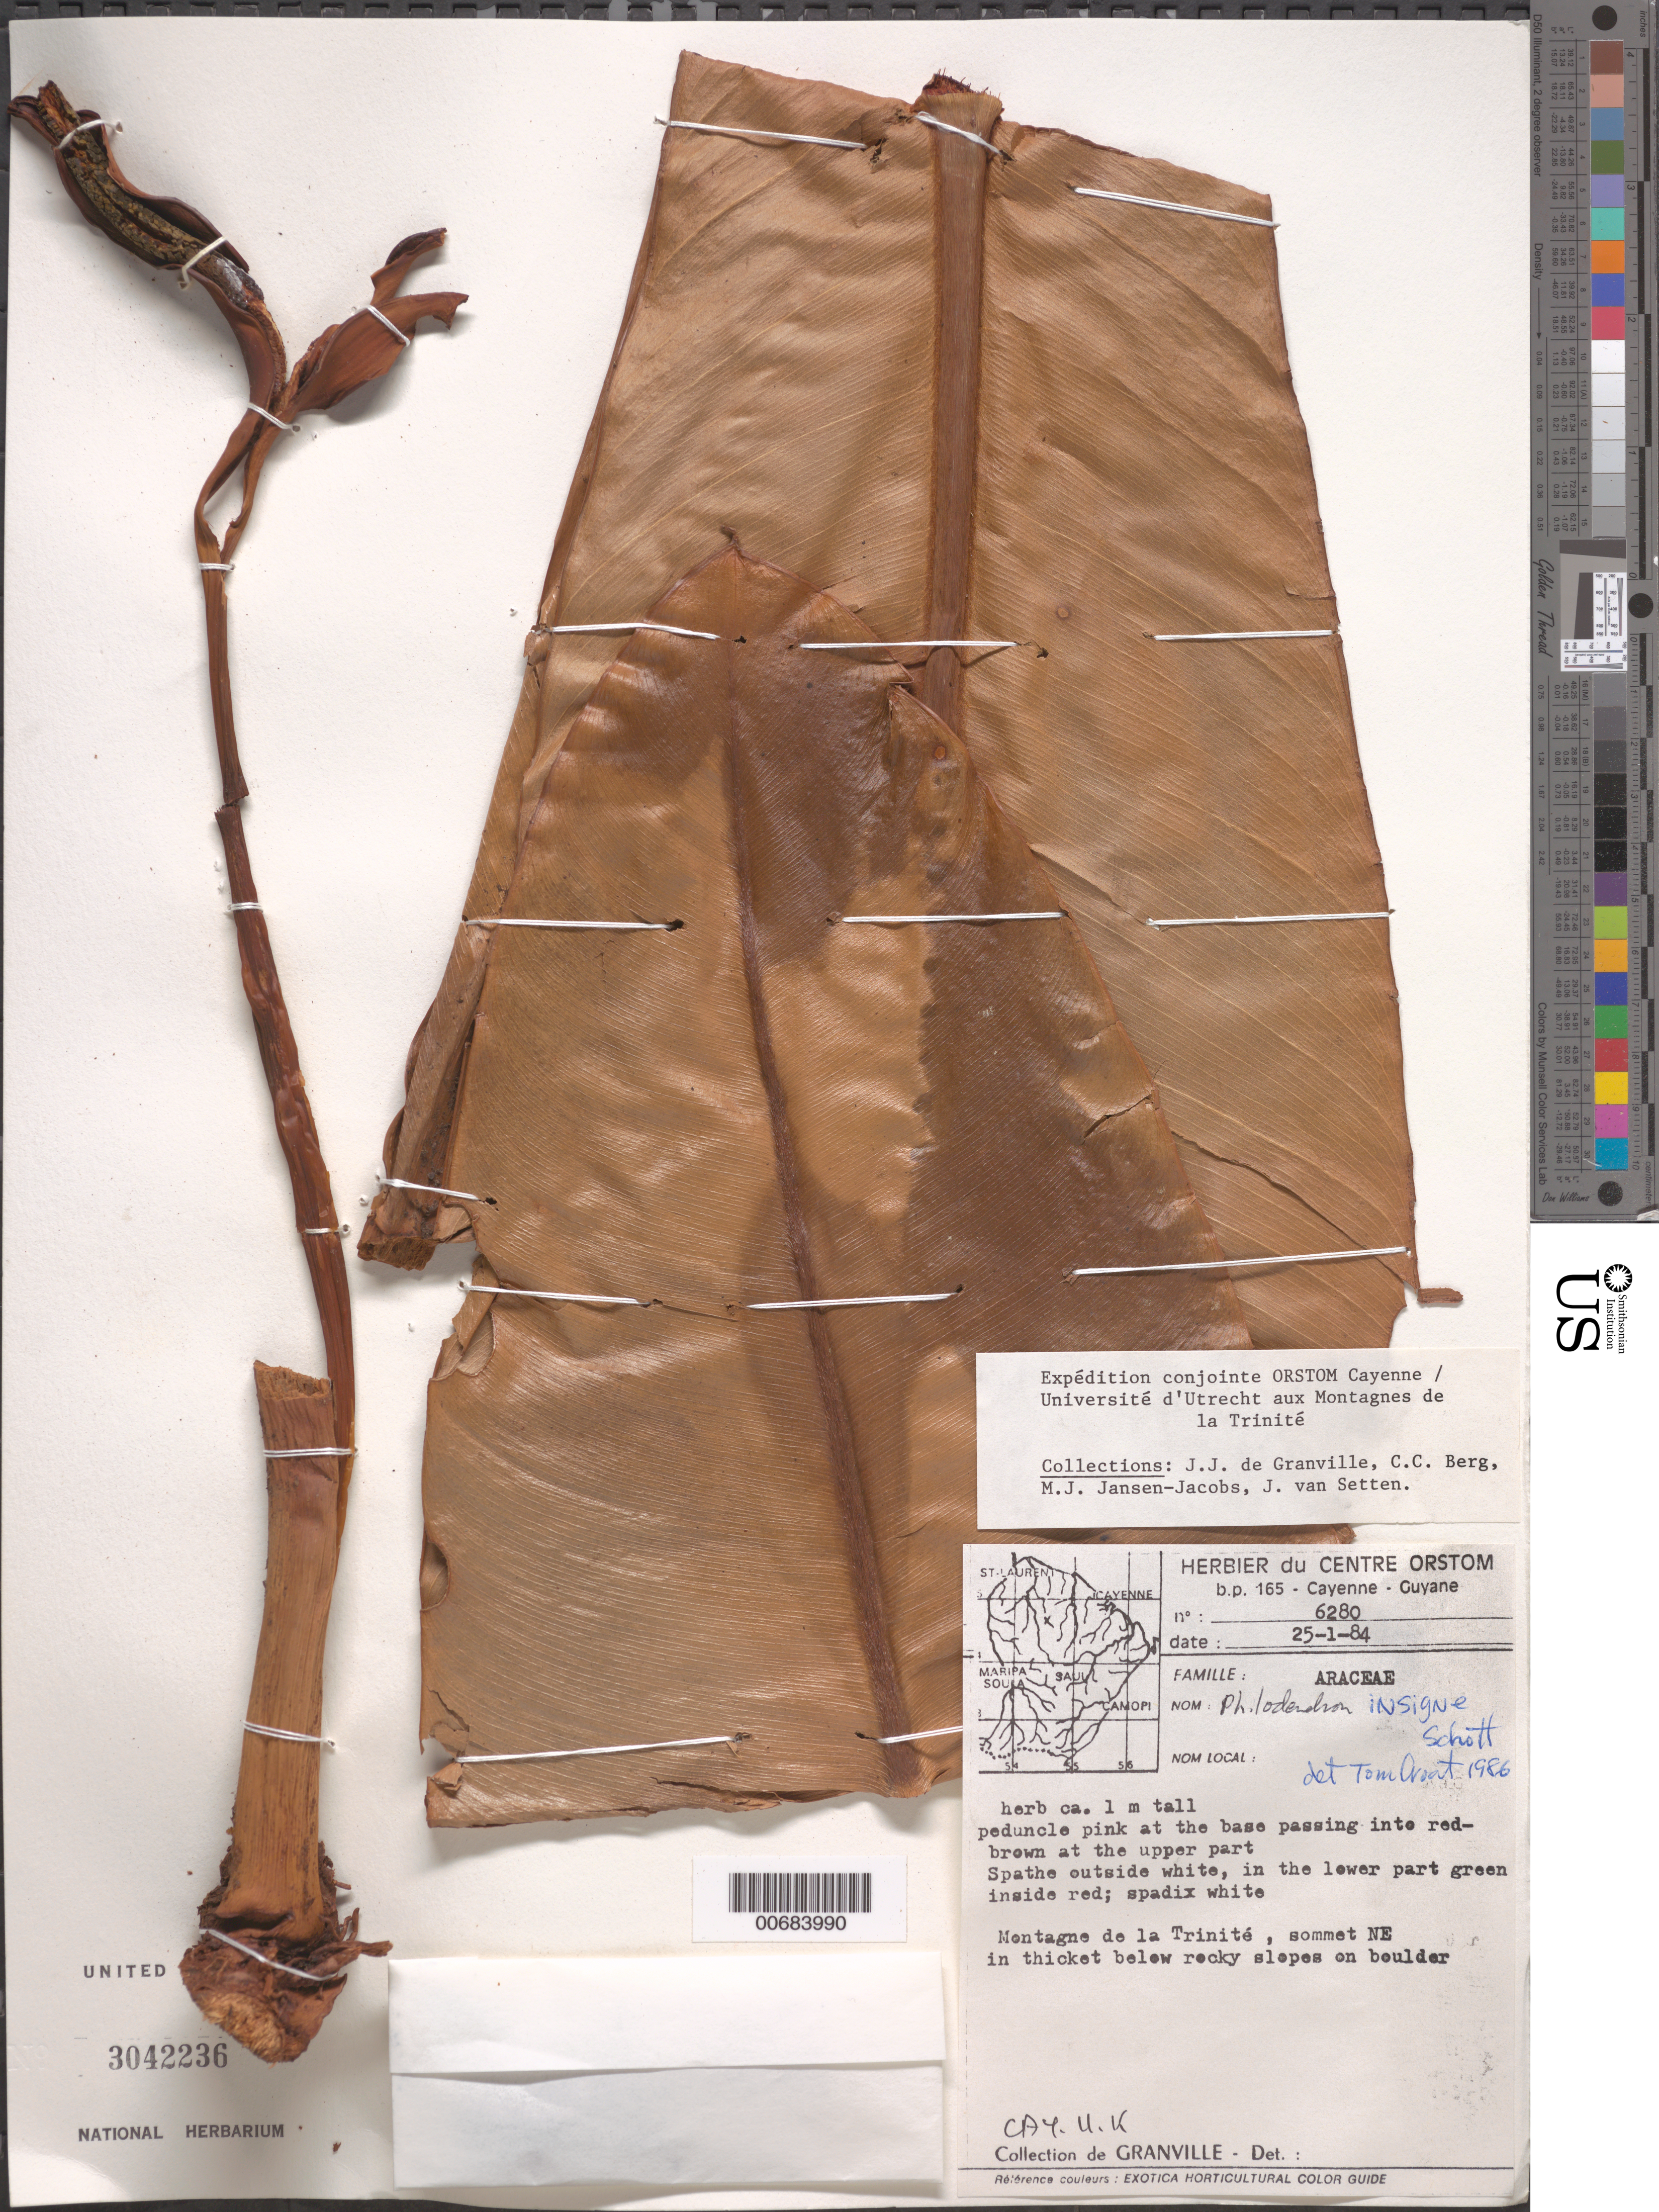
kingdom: Plantae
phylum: Tracheophyta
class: Liliopsida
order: Alismatales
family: Araceae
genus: Philodendron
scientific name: Philodendron insigne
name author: Schott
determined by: Croat, Thomas B., Missouri Botanical Garden (MO)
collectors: J.-J. de Granville, C. C. Berg, M. J. Jansen-Jacobs & J. van Setten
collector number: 6280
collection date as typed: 25-Jan-84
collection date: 1984-01-25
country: French Guiana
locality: Montagnes de la Trinité, sommet NE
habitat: Thicket below rocky slopes on boulder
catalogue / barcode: US 3042236